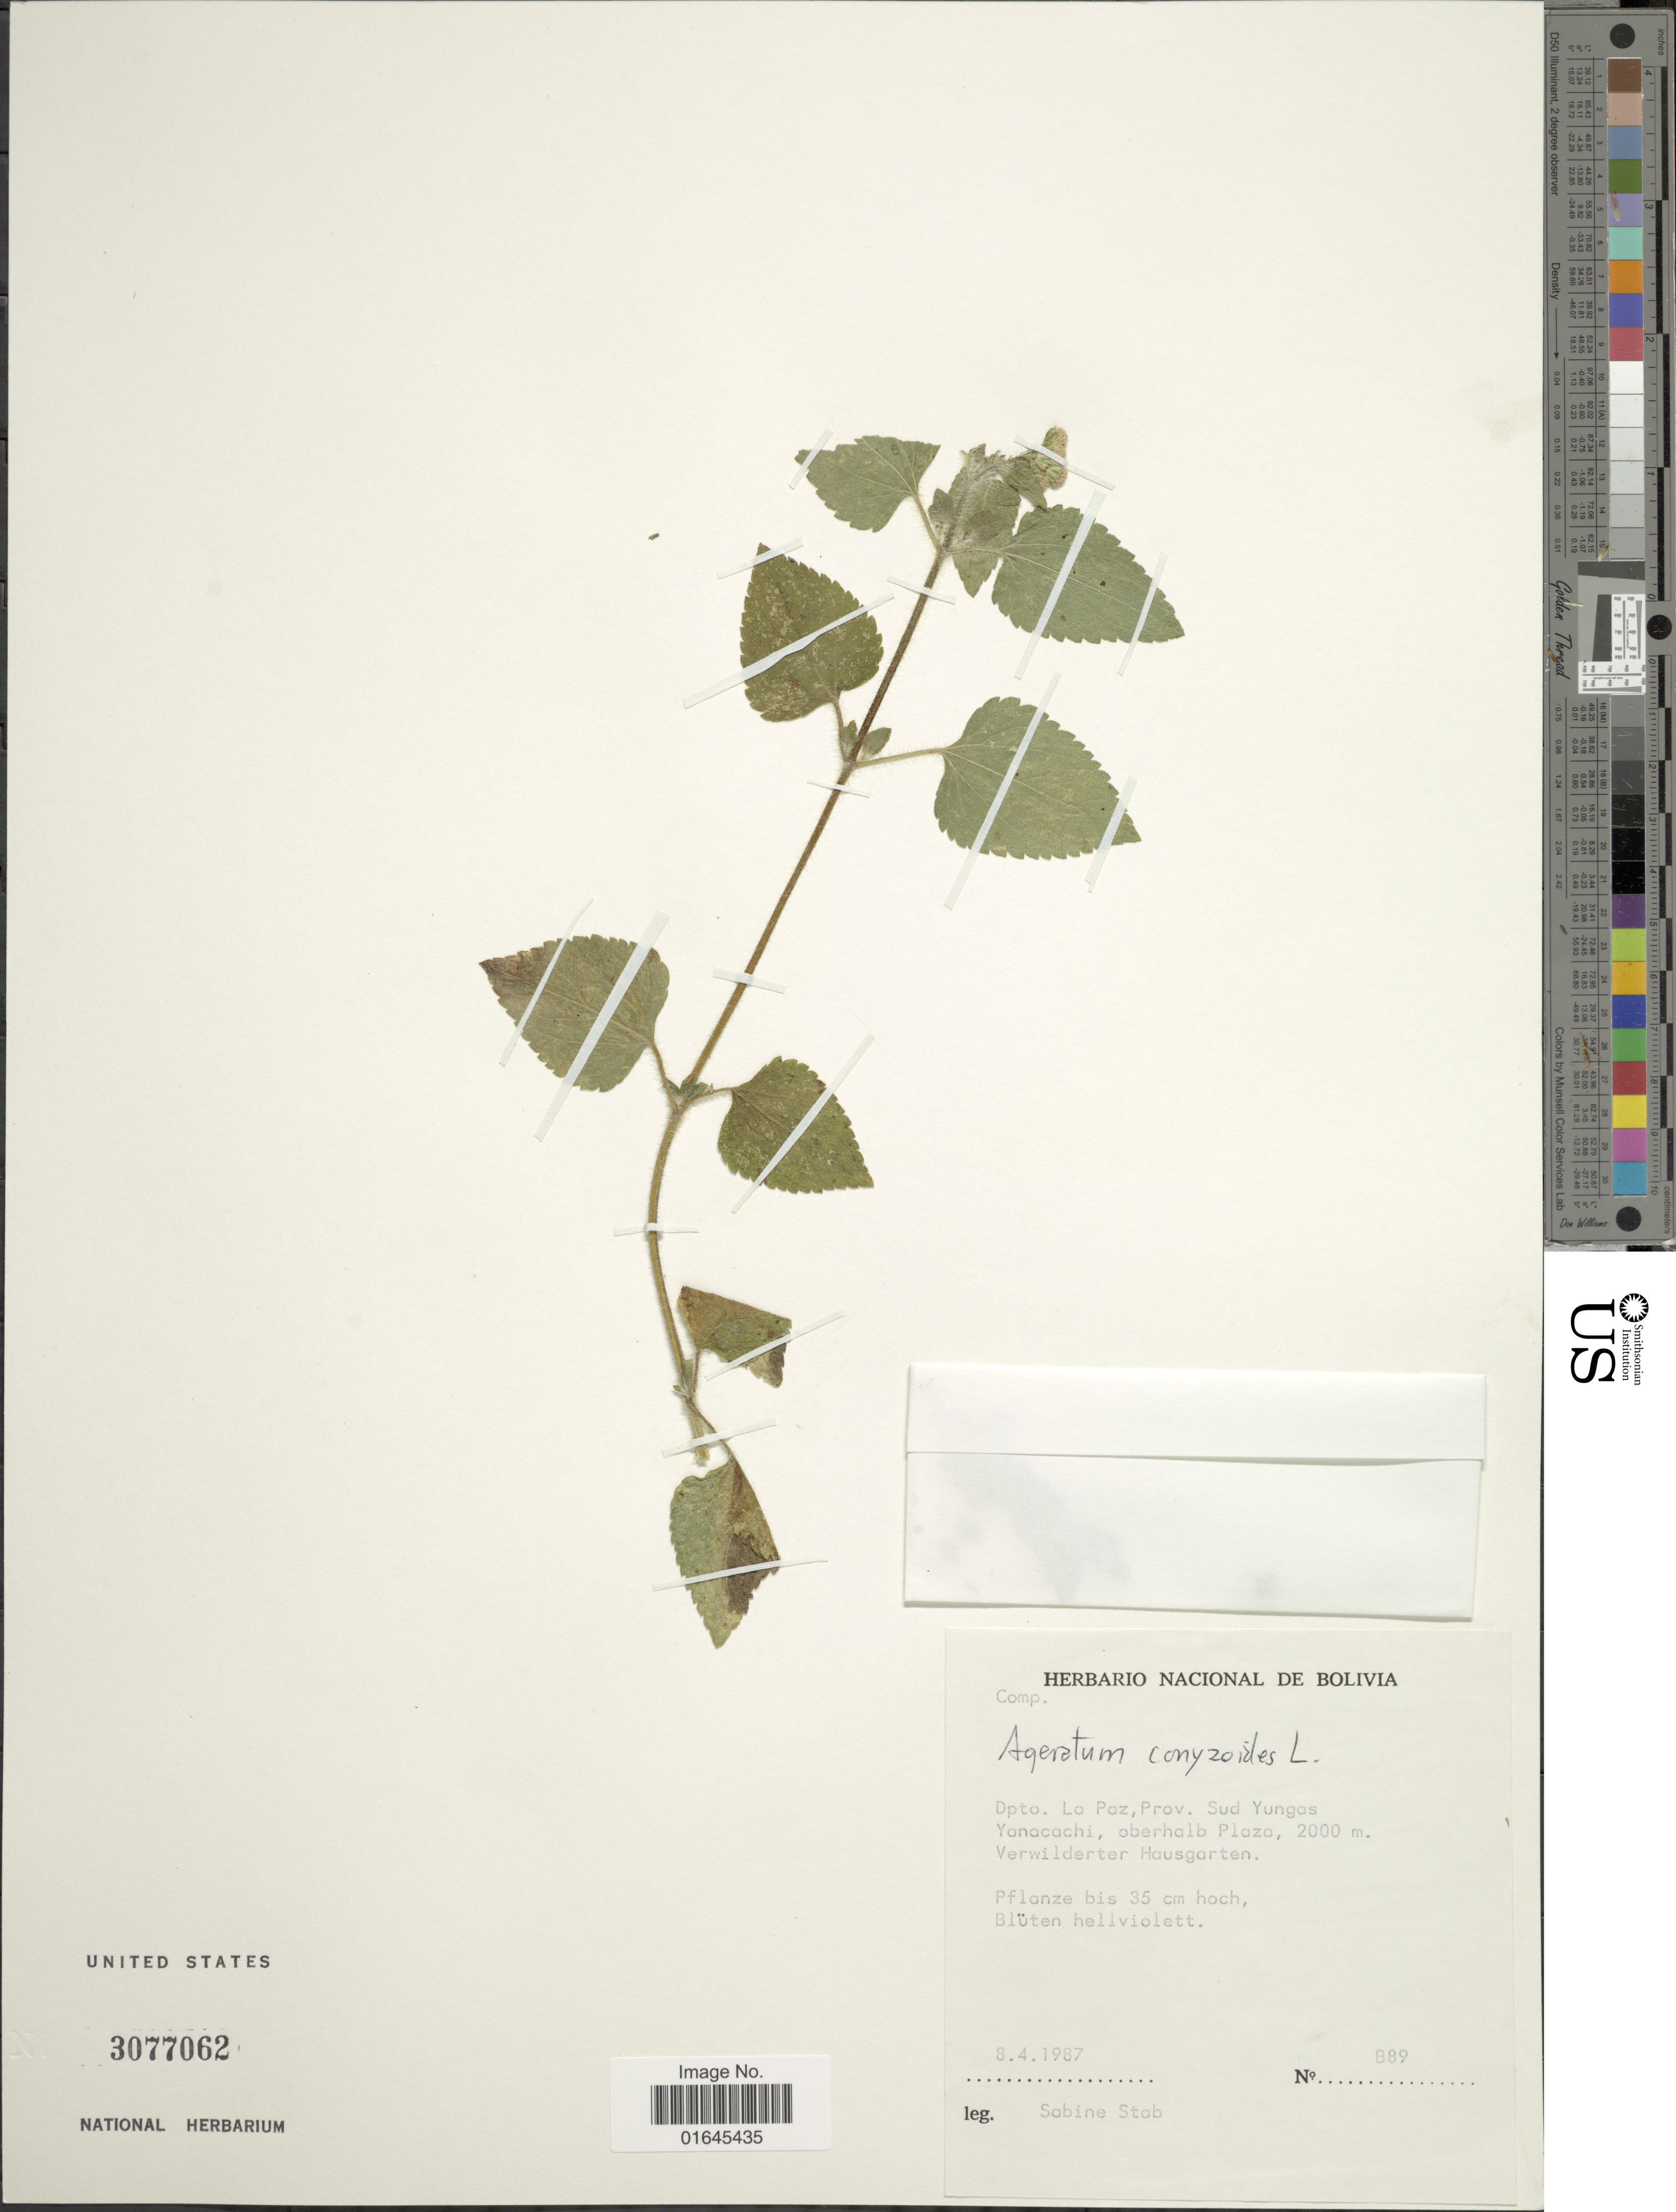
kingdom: Plantae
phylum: Tracheophyta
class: Magnoliopsida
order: Asterales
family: Asteraceae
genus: Ageratum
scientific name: Ageratum conyzoides subsp. latifolium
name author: (Cav.) M.F. Johnson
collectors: S. Stab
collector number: B89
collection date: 1987-04-08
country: Bolivia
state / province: La Paz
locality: Prov. Sud Yungas, Yanacachi, oberhalb Plaza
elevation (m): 2000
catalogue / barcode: US 3077062